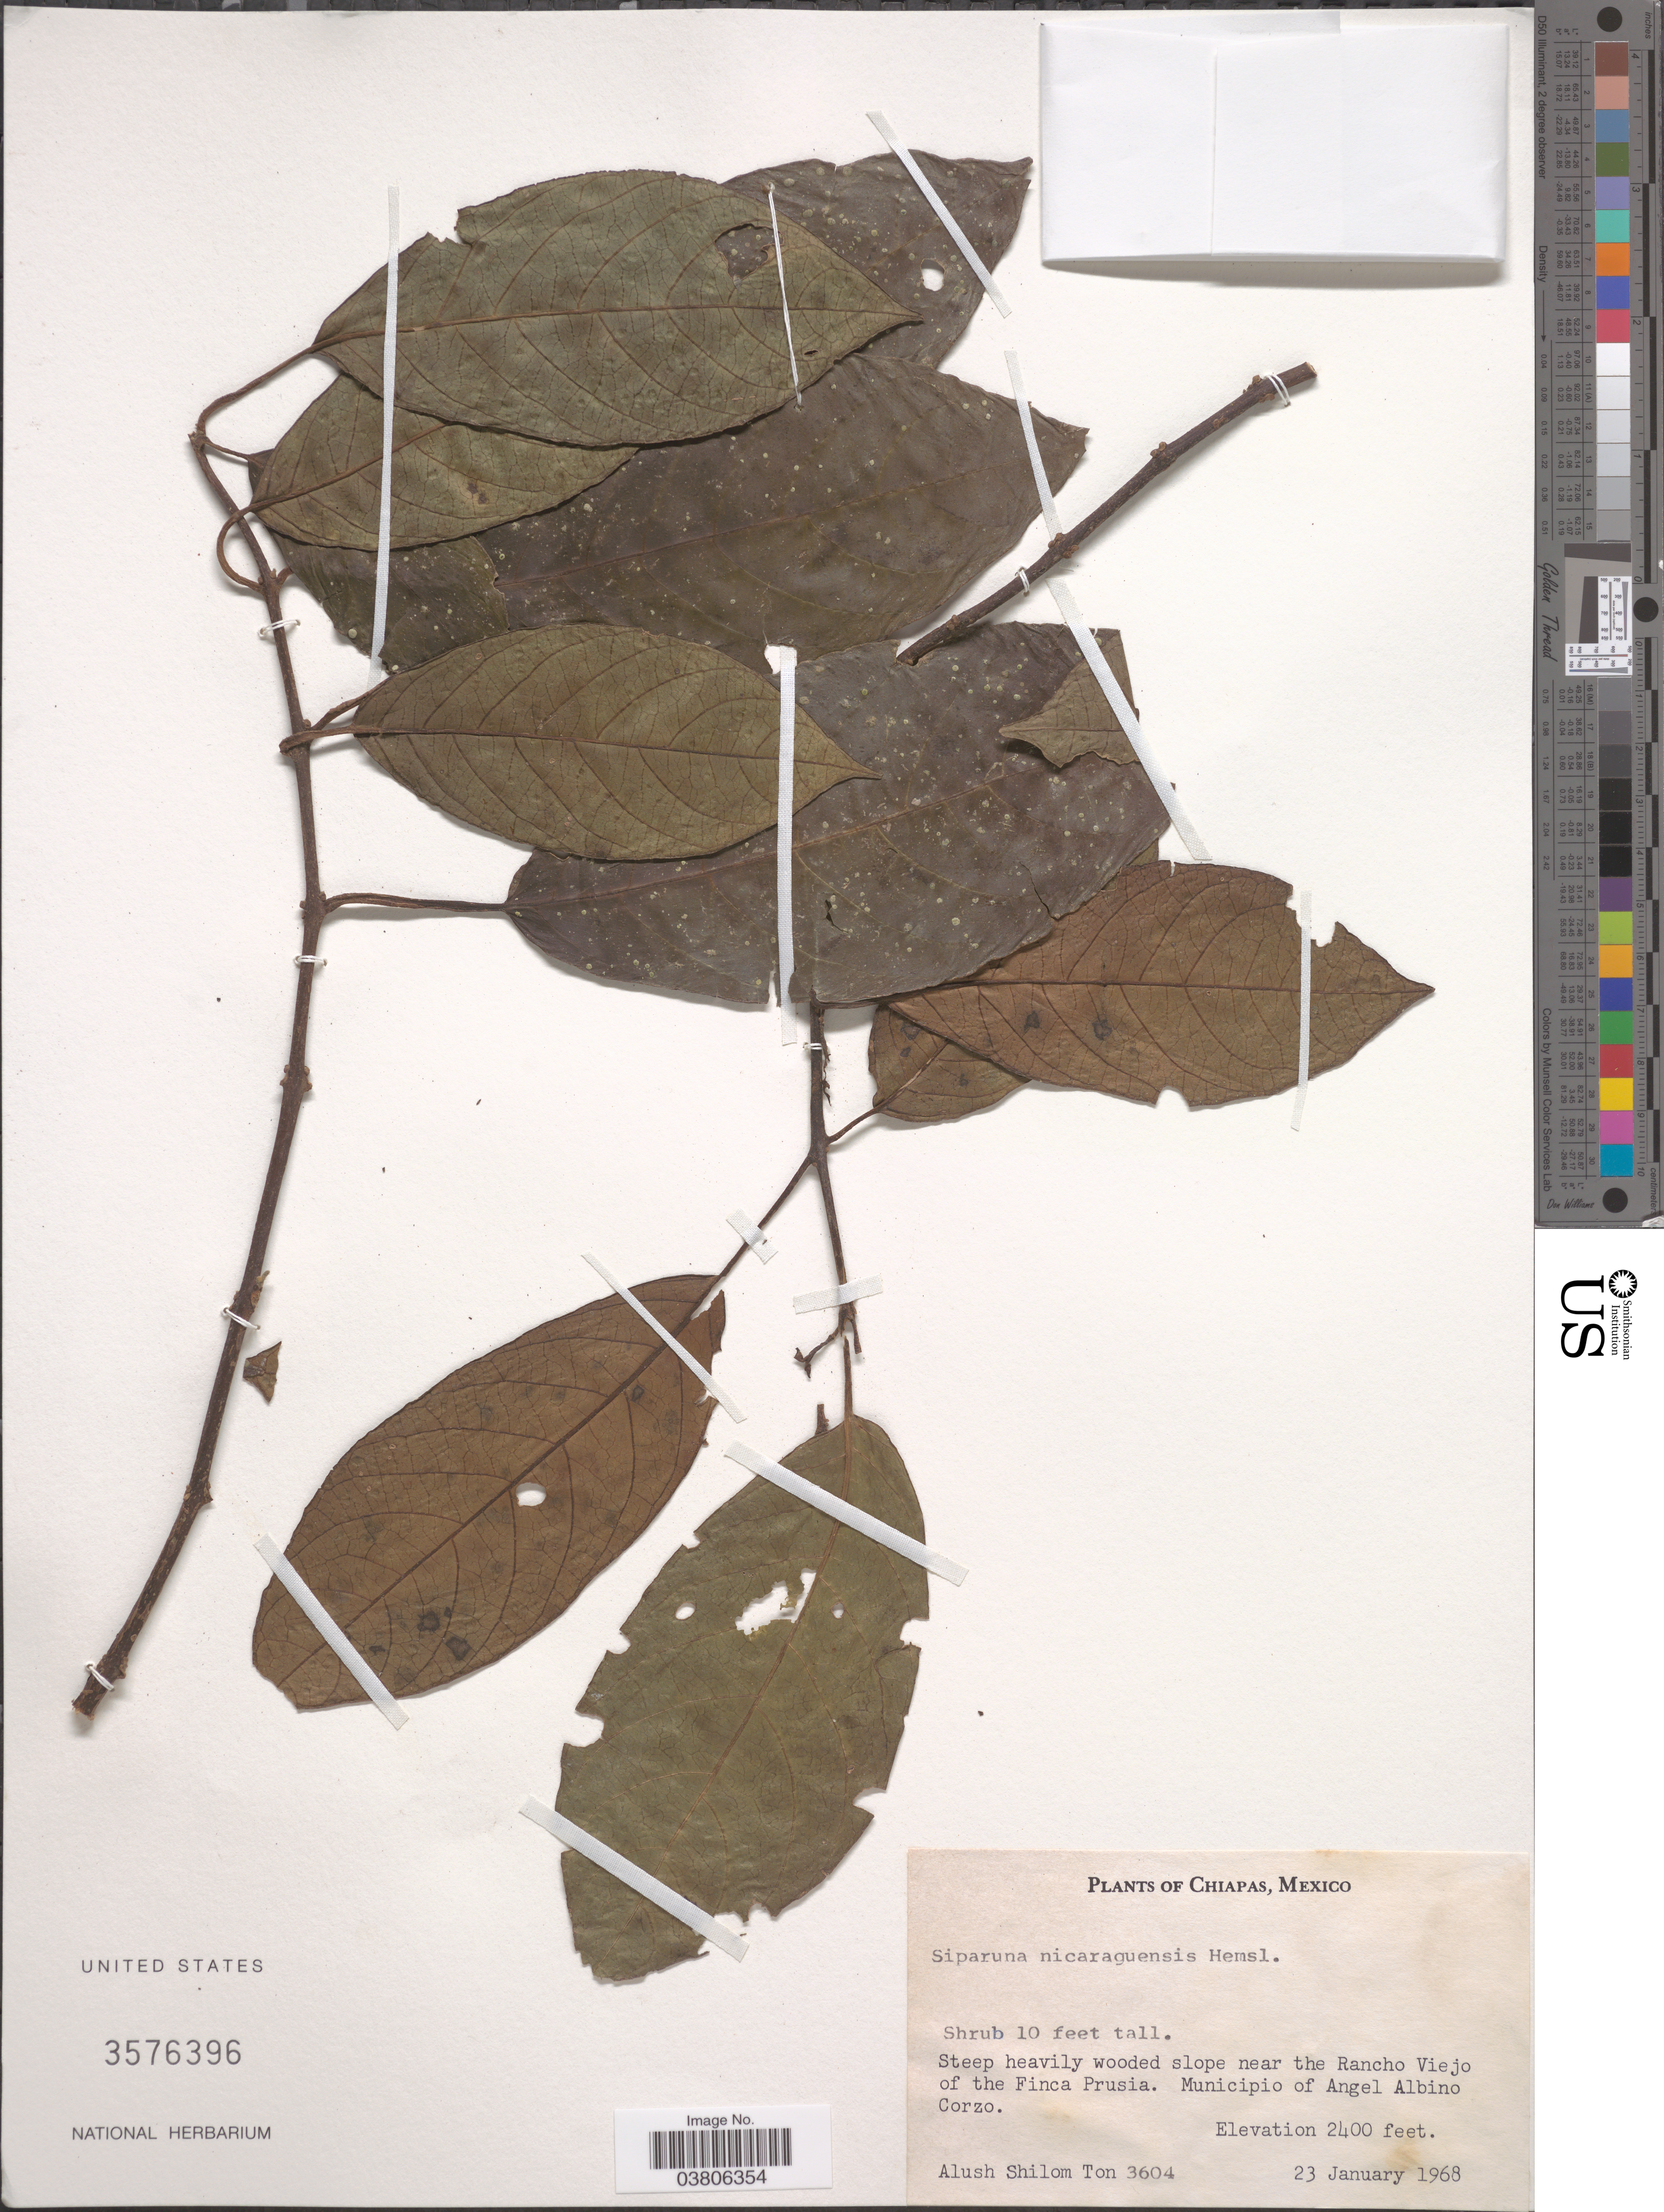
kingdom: Plantae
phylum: Tracheophyta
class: Magnoliopsida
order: Laurales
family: Siparunaceae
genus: Siparuna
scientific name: Siparuna nicaraguensis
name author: Hemsl.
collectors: A. M. Ton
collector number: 3604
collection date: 1968-01-23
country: Mexico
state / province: Chiapas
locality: Wooded slope near the Rancho Viejo of the Finca Prusia. Municipio of Angel Albino Corzo.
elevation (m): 732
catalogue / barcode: US 3576396